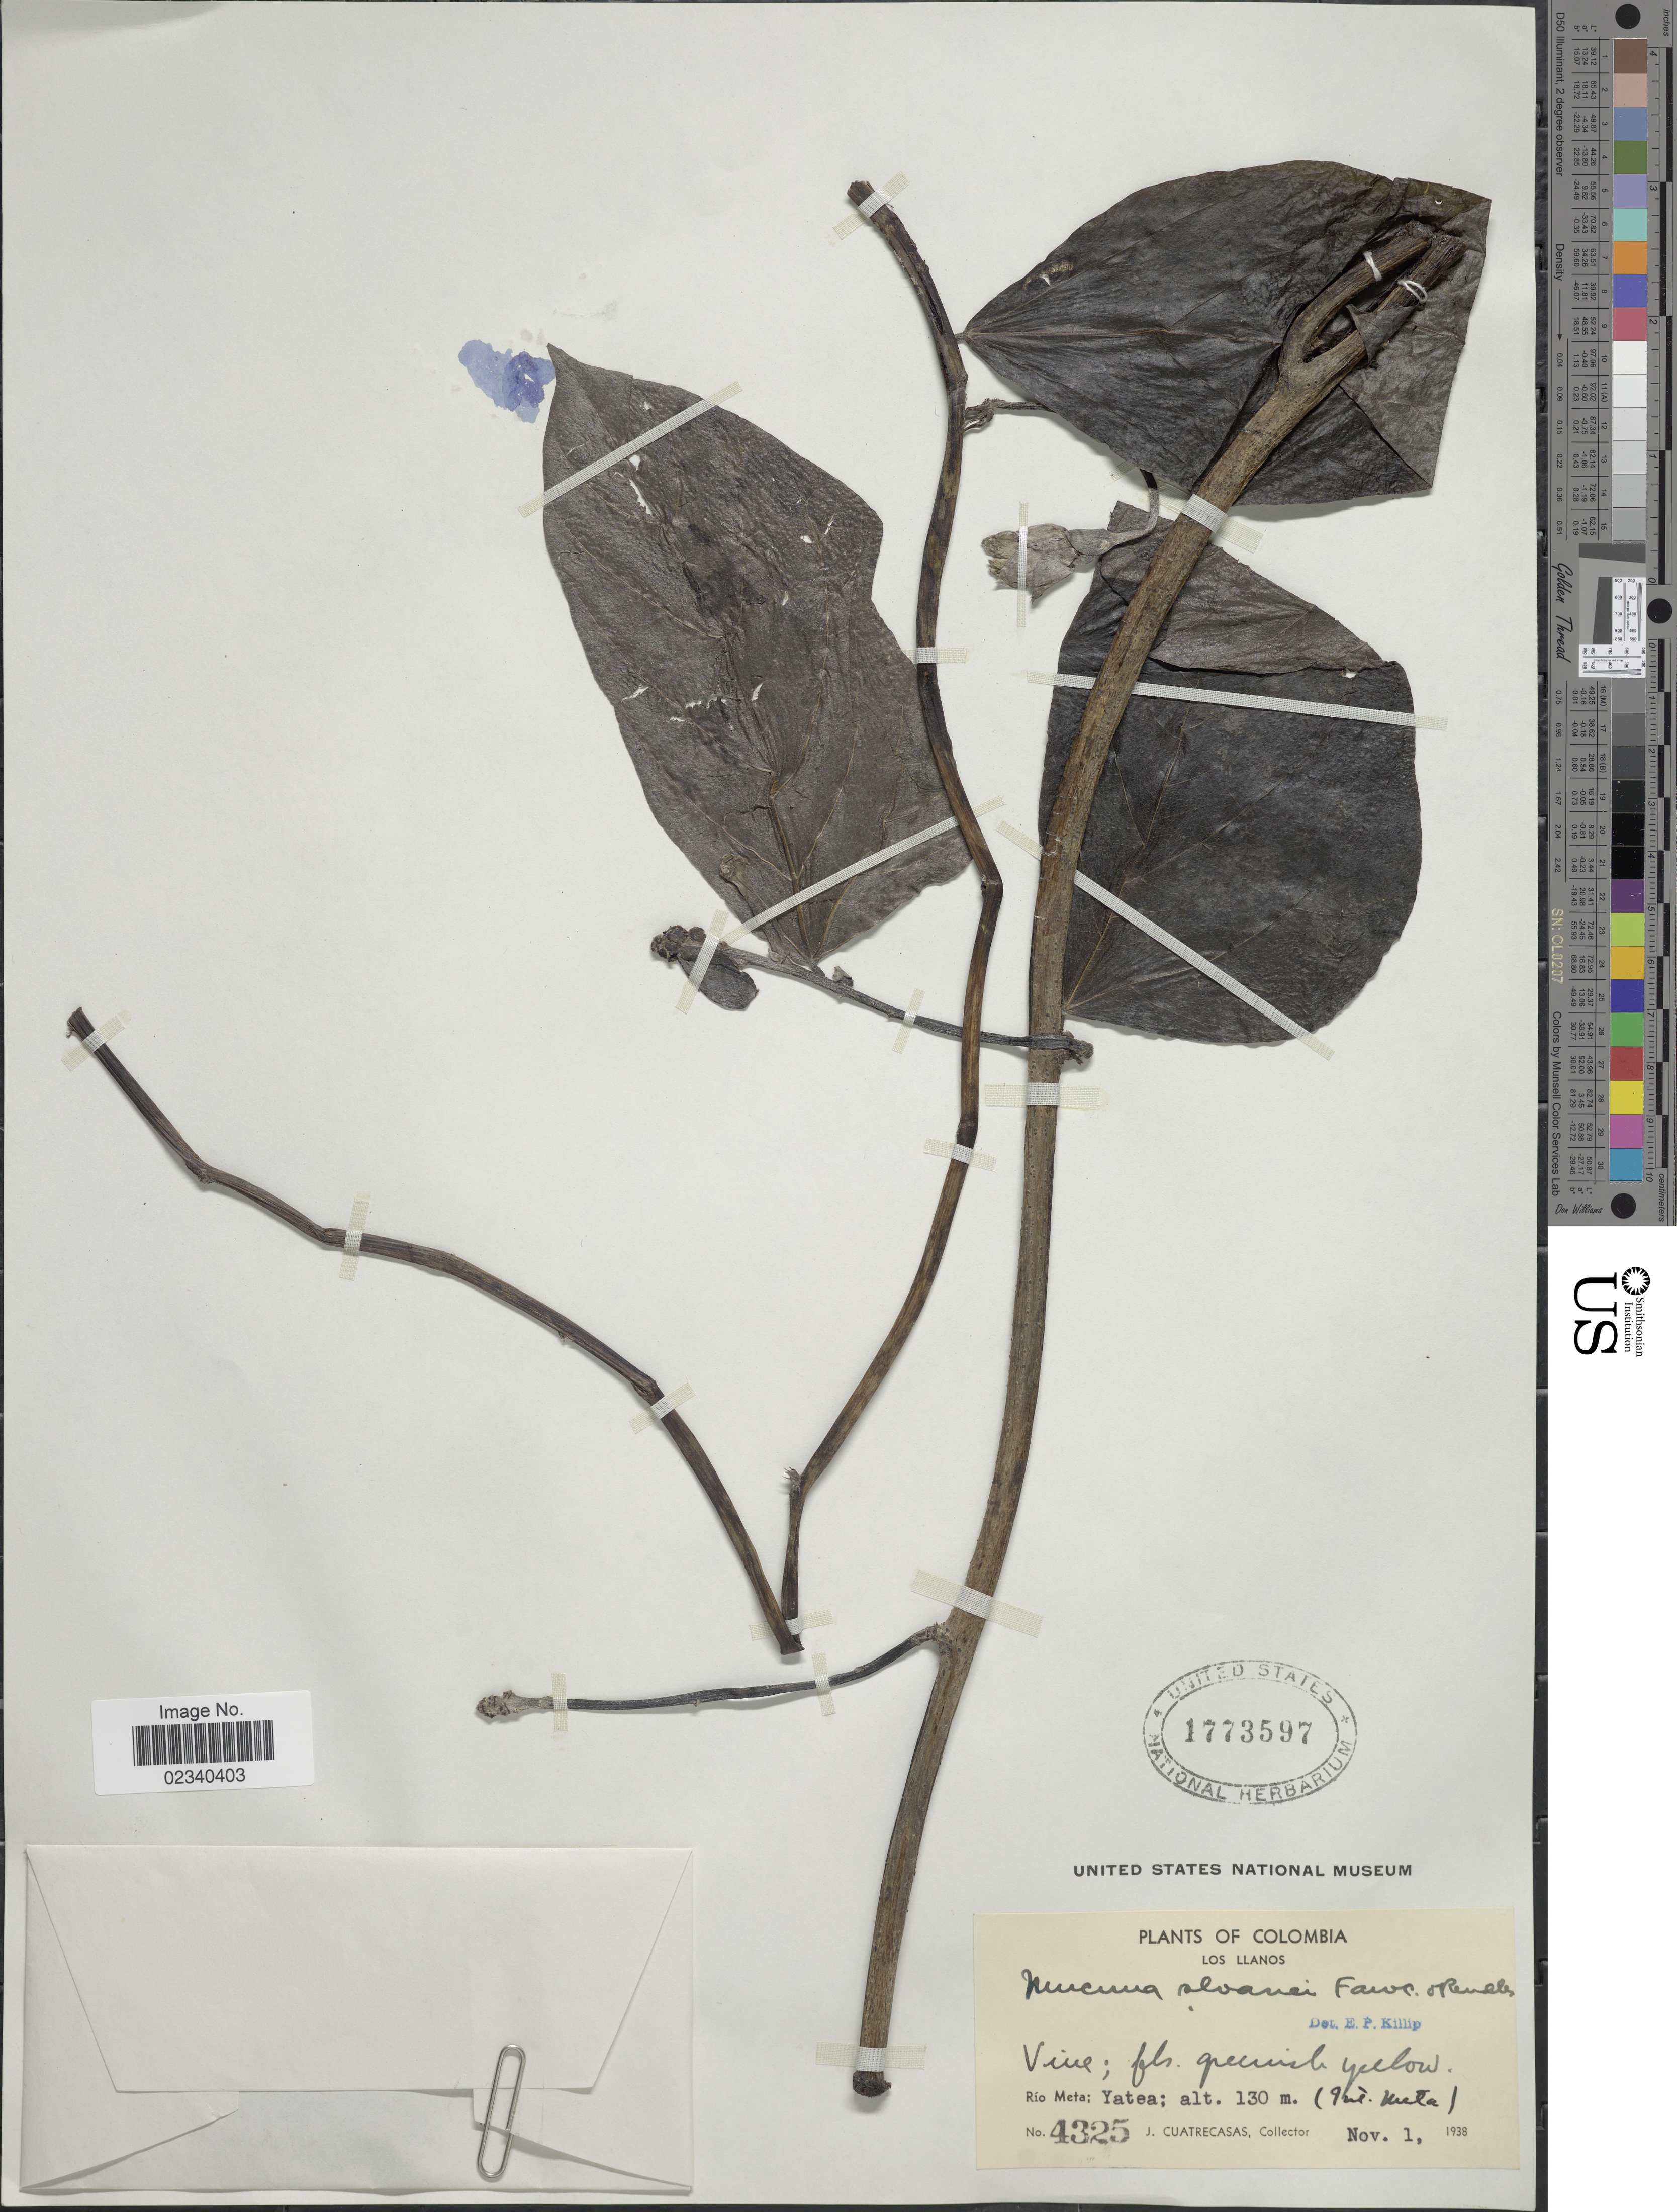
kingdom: Plantae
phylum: Tracheophyta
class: Magnoliopsida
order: Fabales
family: Fabaceae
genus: Mucuna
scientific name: Mucuna sloanei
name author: Fawc. & Rendle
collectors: J. Cuatrecasas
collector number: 4325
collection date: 1938-11-01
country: Colombia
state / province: Meta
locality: Los Llanos. Rio Meta; Yatea (Int. Meta)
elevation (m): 130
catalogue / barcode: US 1773597